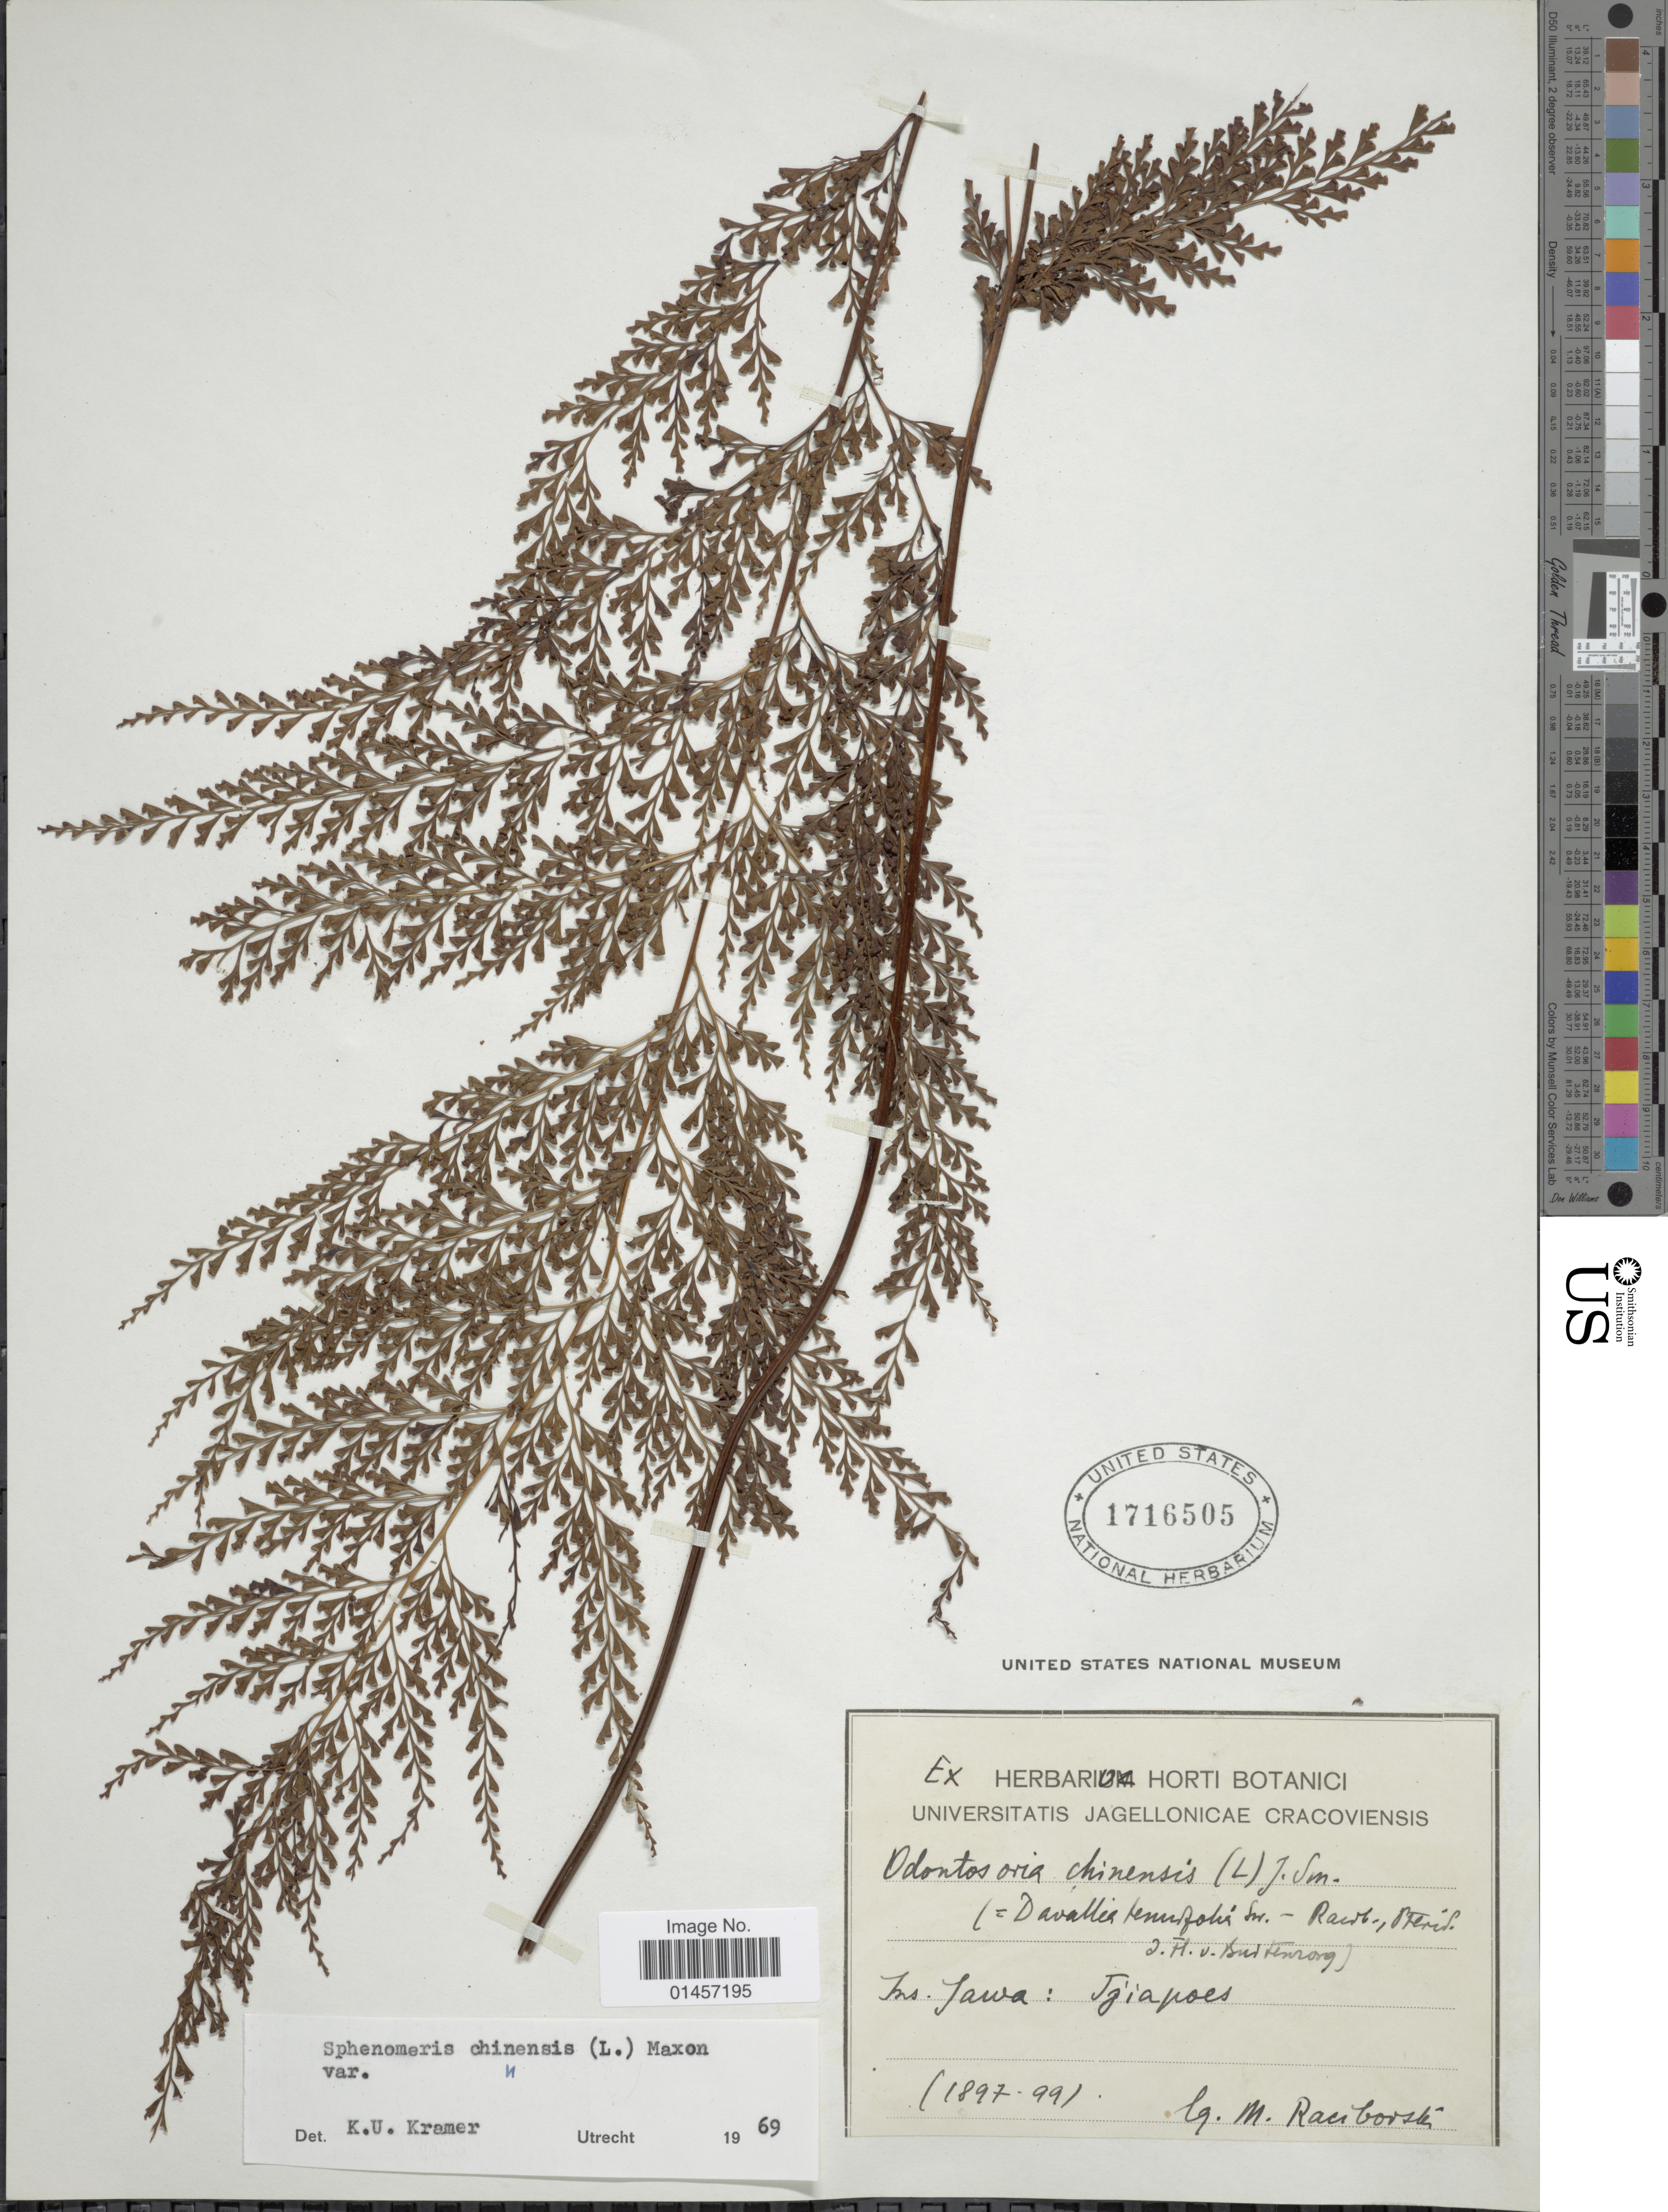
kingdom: Plantae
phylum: Tracheophyta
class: Polypodiopsida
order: Polypodiales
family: Lindsaeaceae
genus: Sphenomeris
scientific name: Sphenomeris chinensis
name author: (L.) Maxon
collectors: M. Raciborski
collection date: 1897/1899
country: Indonesia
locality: Ins. Jawa: Tziapoes [interpreted]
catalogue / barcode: US 1716505